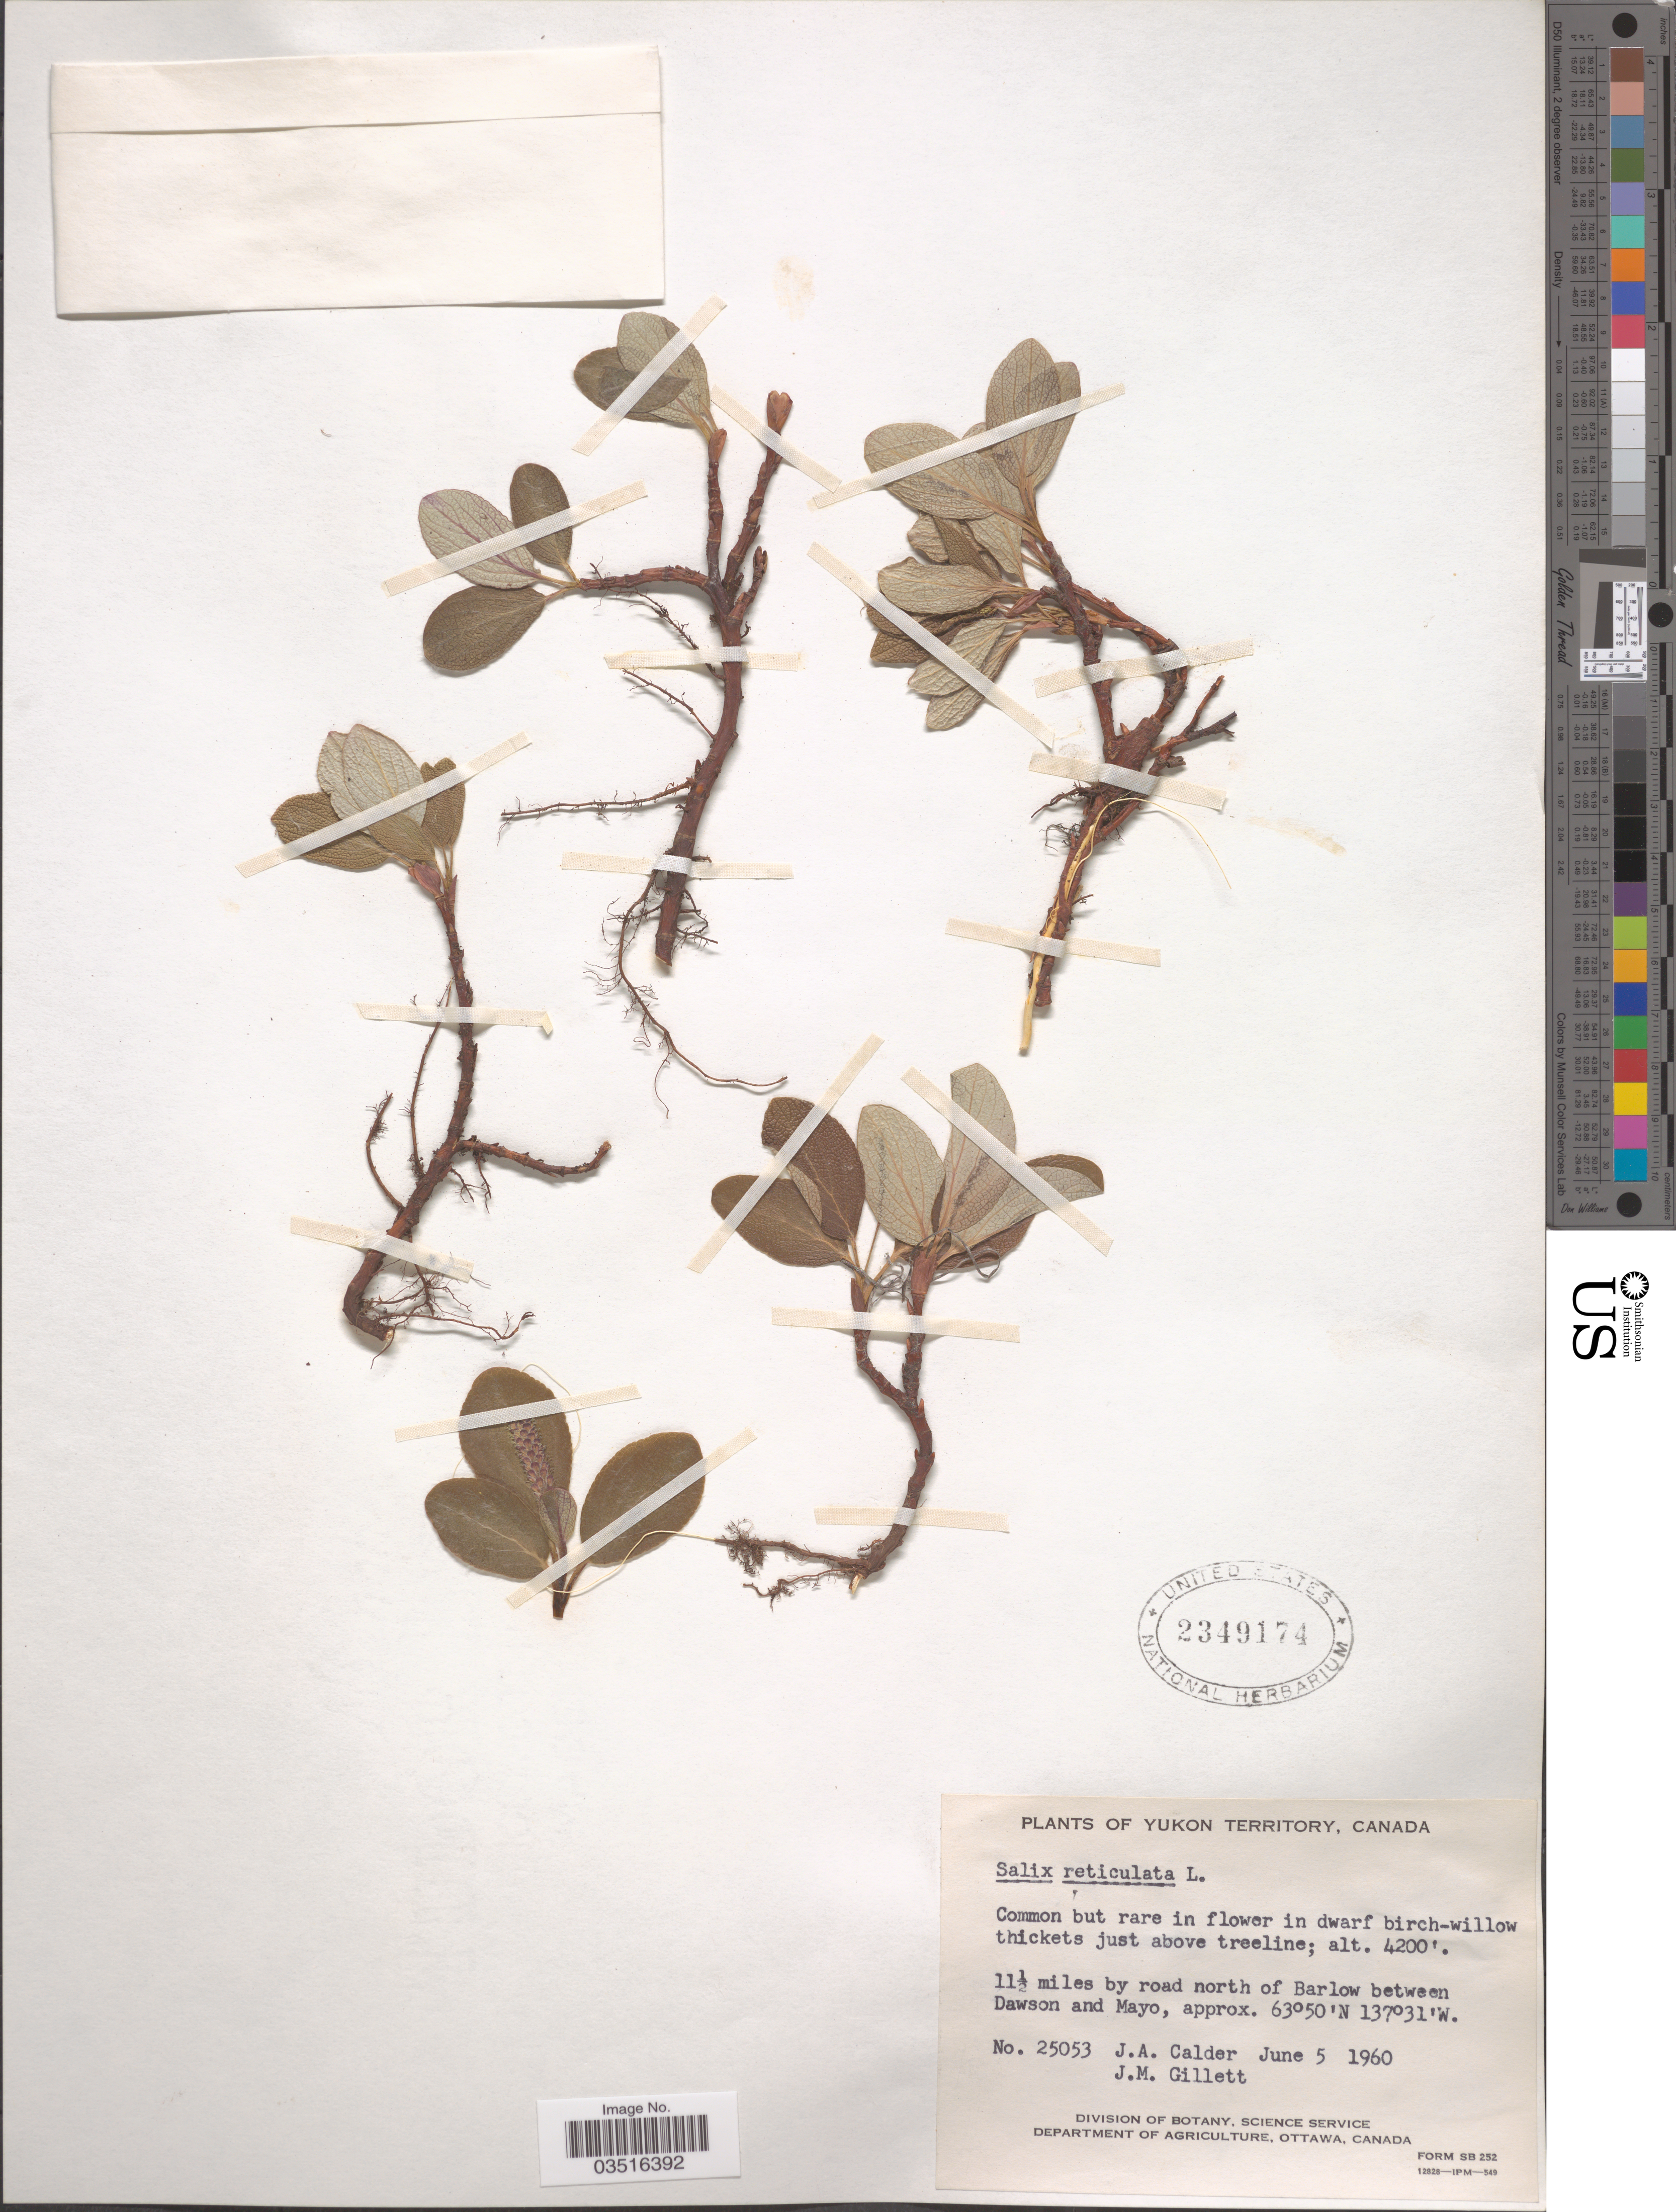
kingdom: Plantae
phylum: Tracheophyta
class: Magnoliopsida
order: Malpighiales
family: Salicaceae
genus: Salix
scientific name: Salix reticulata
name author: L.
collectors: J. A. Calder & J. M. Gillett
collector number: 25053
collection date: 1960-06-05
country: Canada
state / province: Yukon Territory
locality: Just above treeline. 11½ mile by road north of Barlow between Dawson and Mayo.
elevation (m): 1280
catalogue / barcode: US 2349174